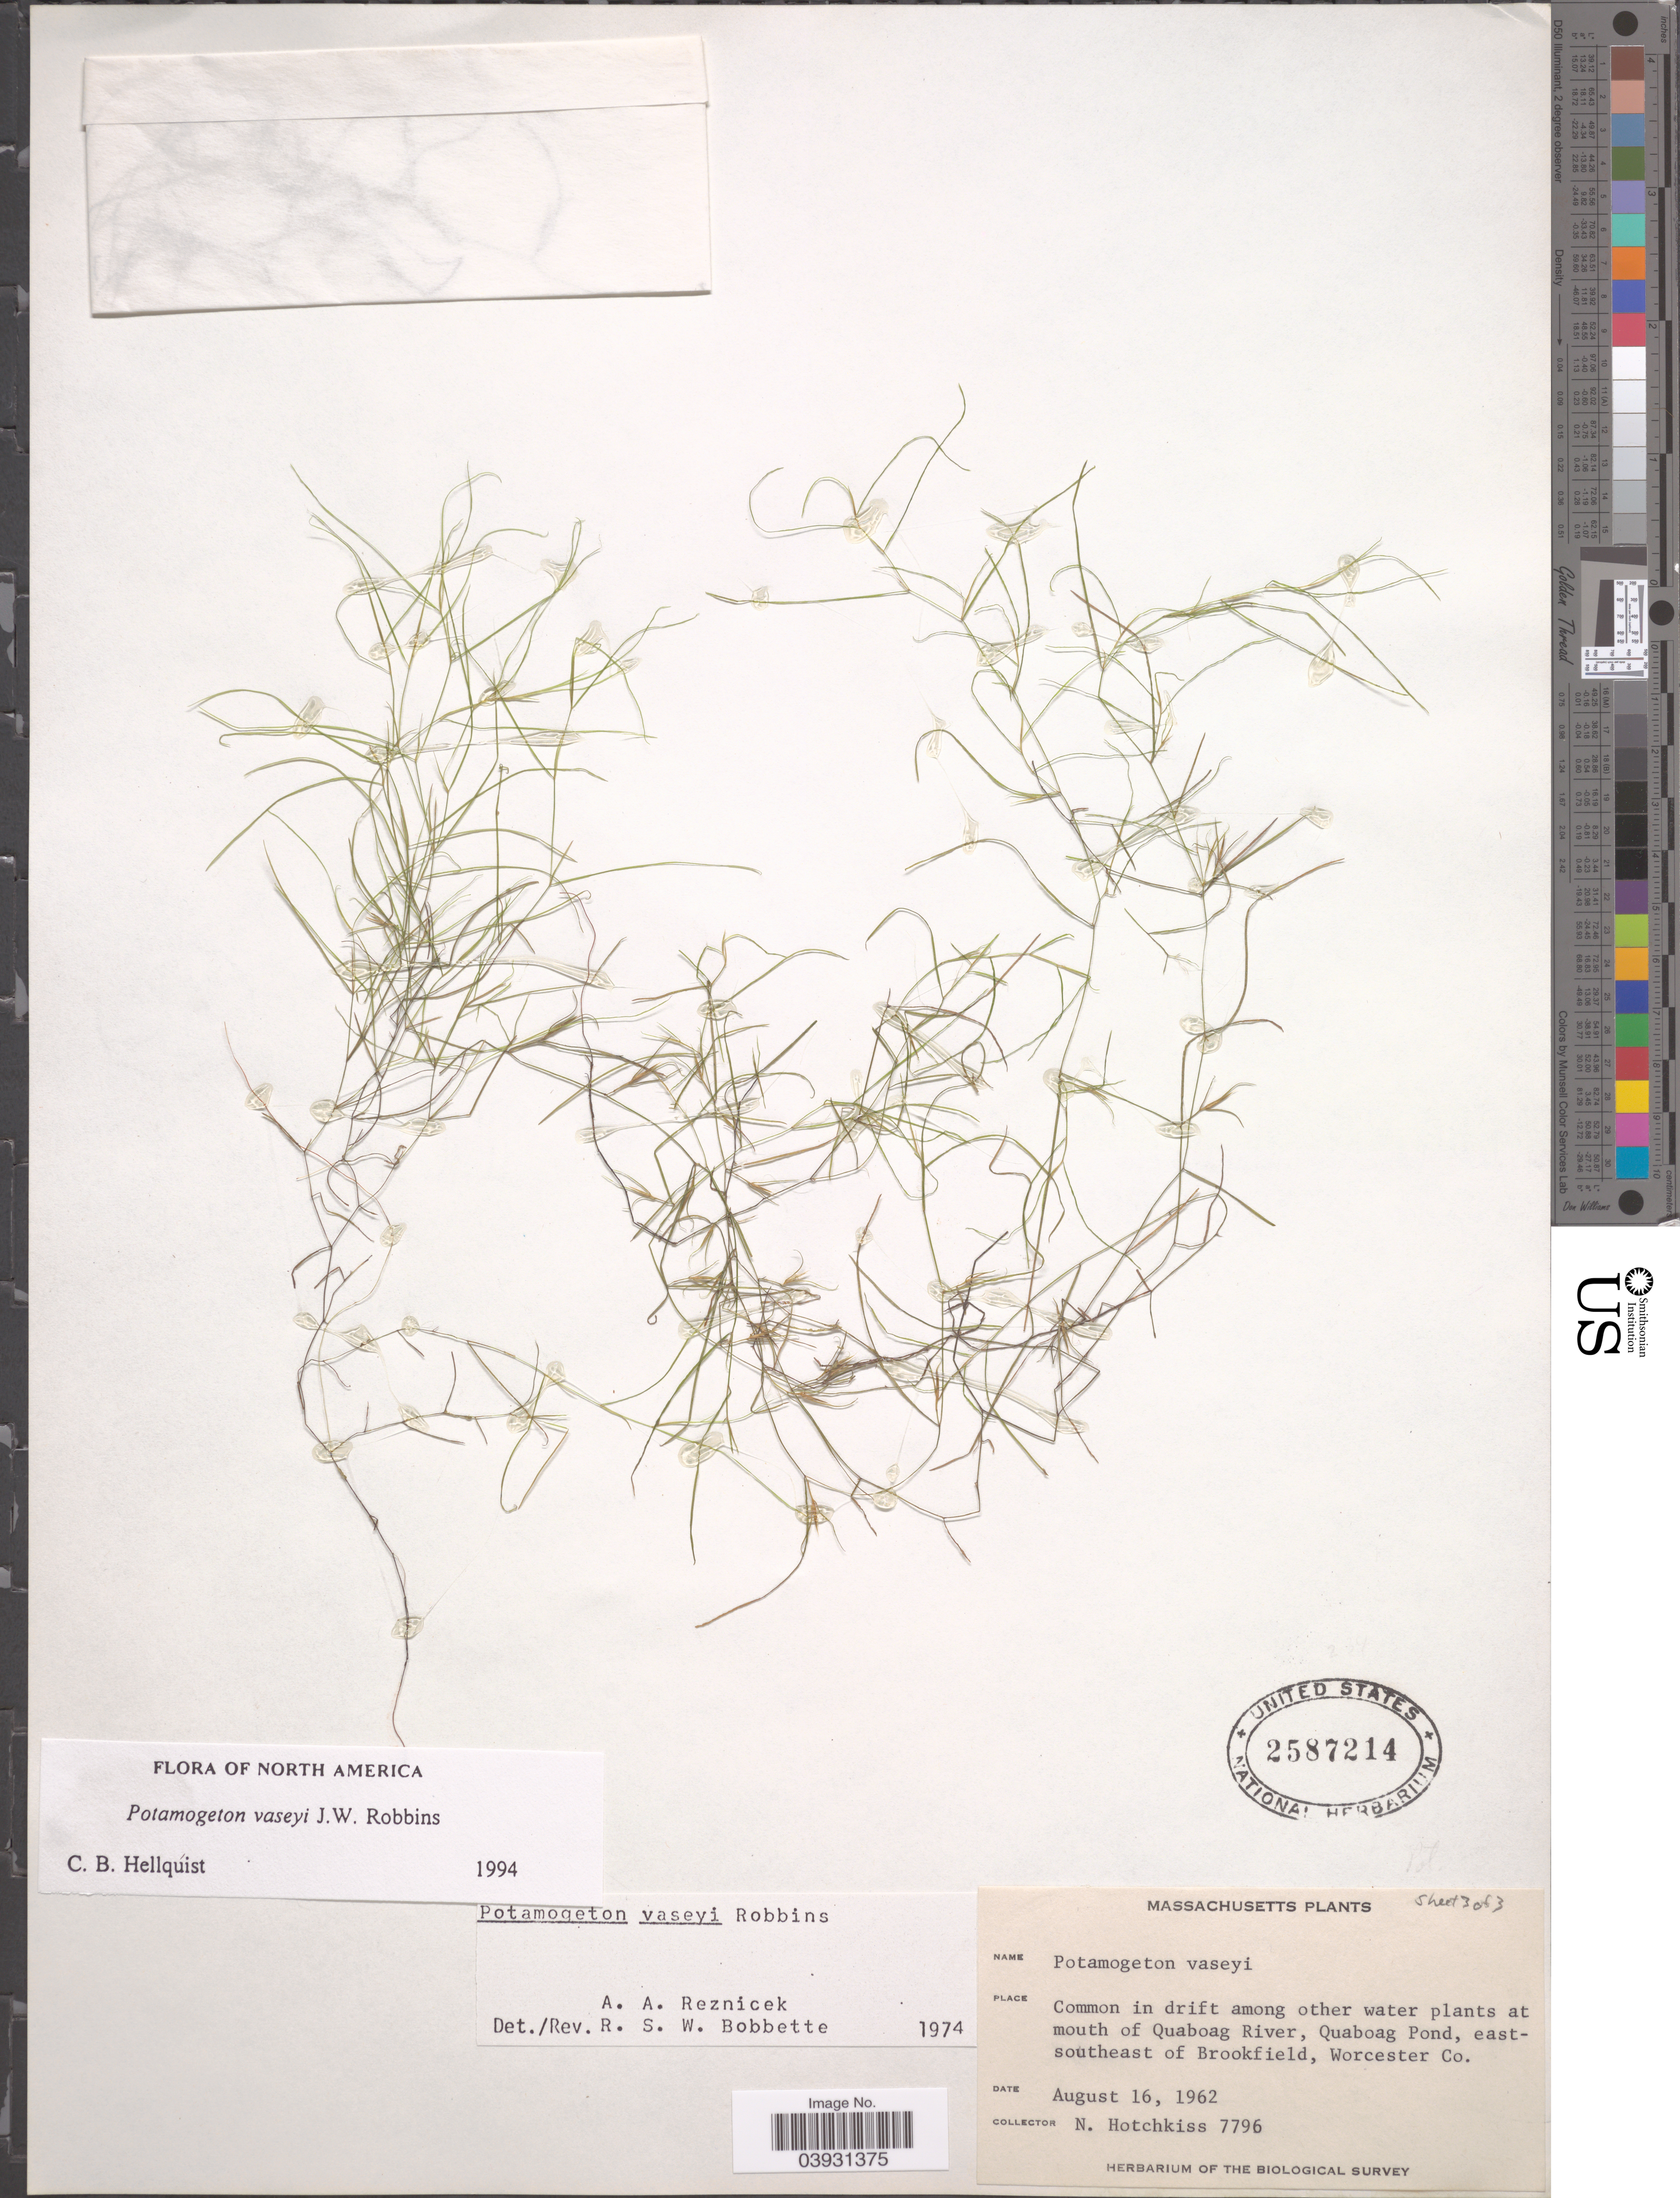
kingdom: Plantae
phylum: Tracheophyta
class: Liliopsida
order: Alismatales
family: Potamogetonaceae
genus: Potamogeton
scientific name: Potamogeton vaseyi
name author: J.W. Robbins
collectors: N. Hotchkiss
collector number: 7796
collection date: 1962-08-16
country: United States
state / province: Massachusetts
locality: At mouth of Quaboag River, Quaboag Pond, east-southeast of Brookfield, Worcester Co.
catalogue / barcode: US 2587214